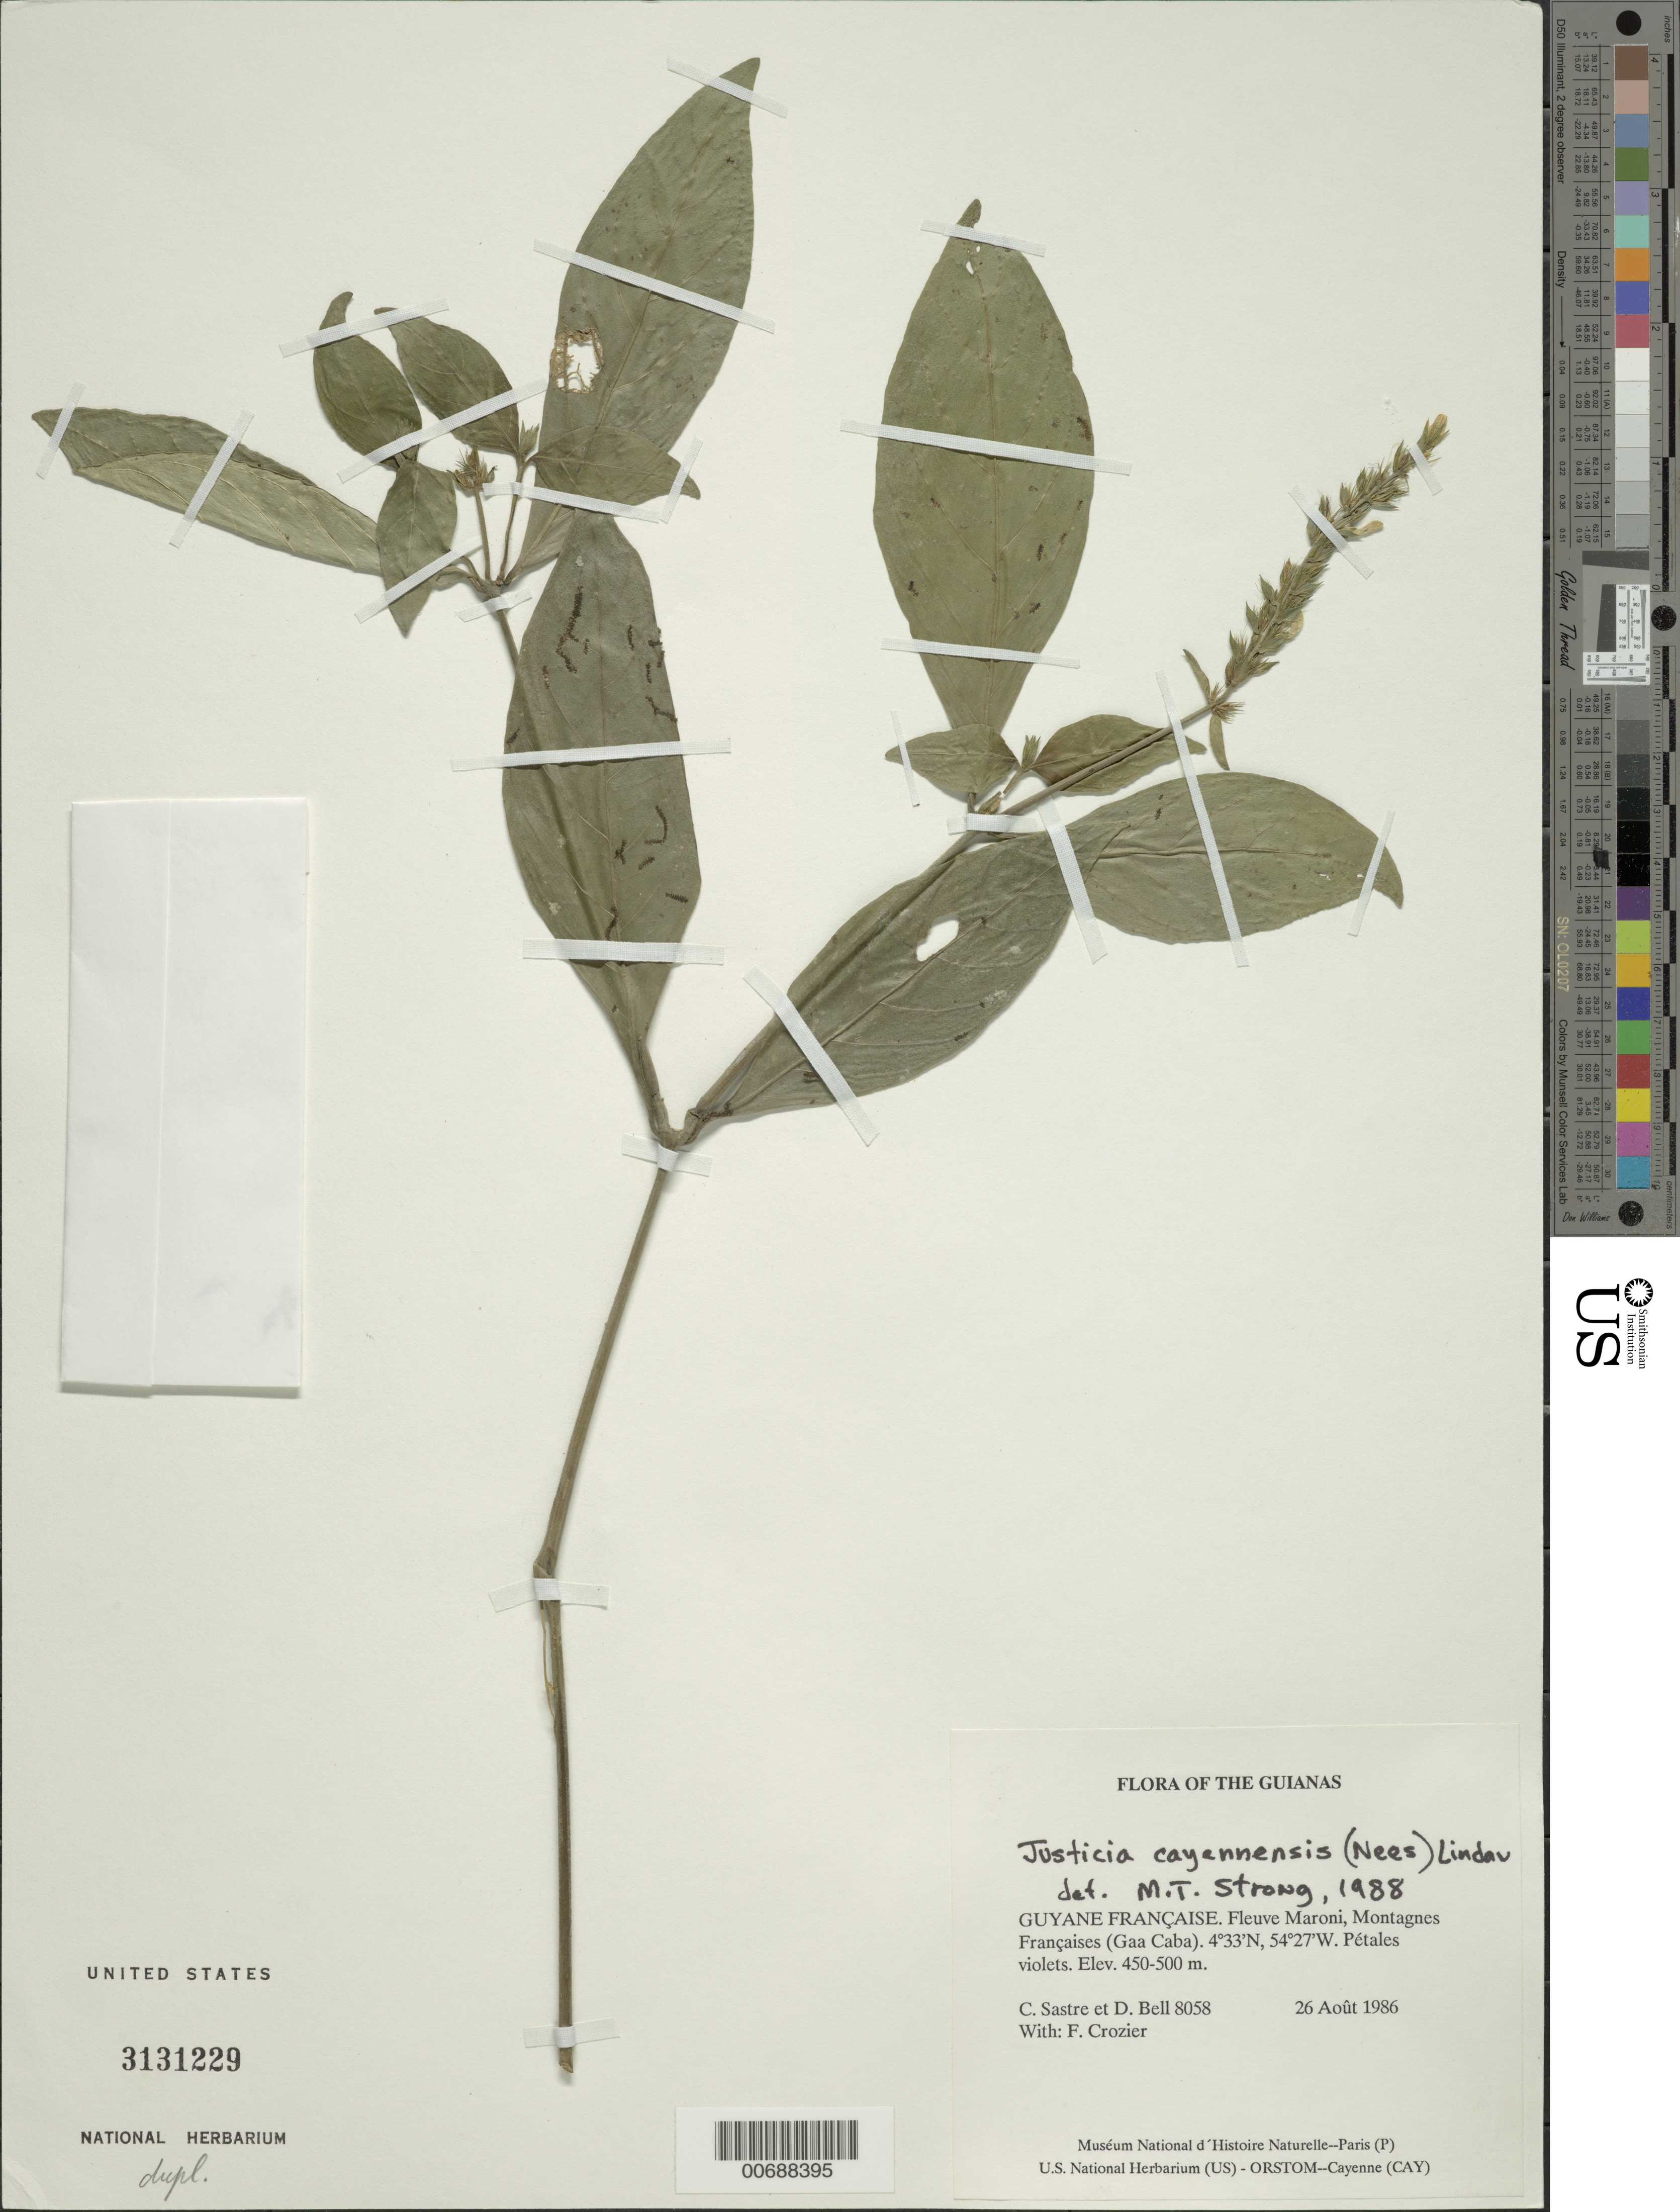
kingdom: Plantae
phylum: Tracheophyta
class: Magnoliopsida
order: Lamiales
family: Acanthaceae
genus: Justicia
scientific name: Justicia cayennensis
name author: (Nees) Lindau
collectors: C. H. L. Sastre, D. A. Bell & F. Crozier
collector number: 8058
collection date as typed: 26 August 1986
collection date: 1986-08-26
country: French Guiana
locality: Fleuve Maroni, Montagnes Françaises (Gaa Caba)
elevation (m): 450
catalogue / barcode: US 3131229